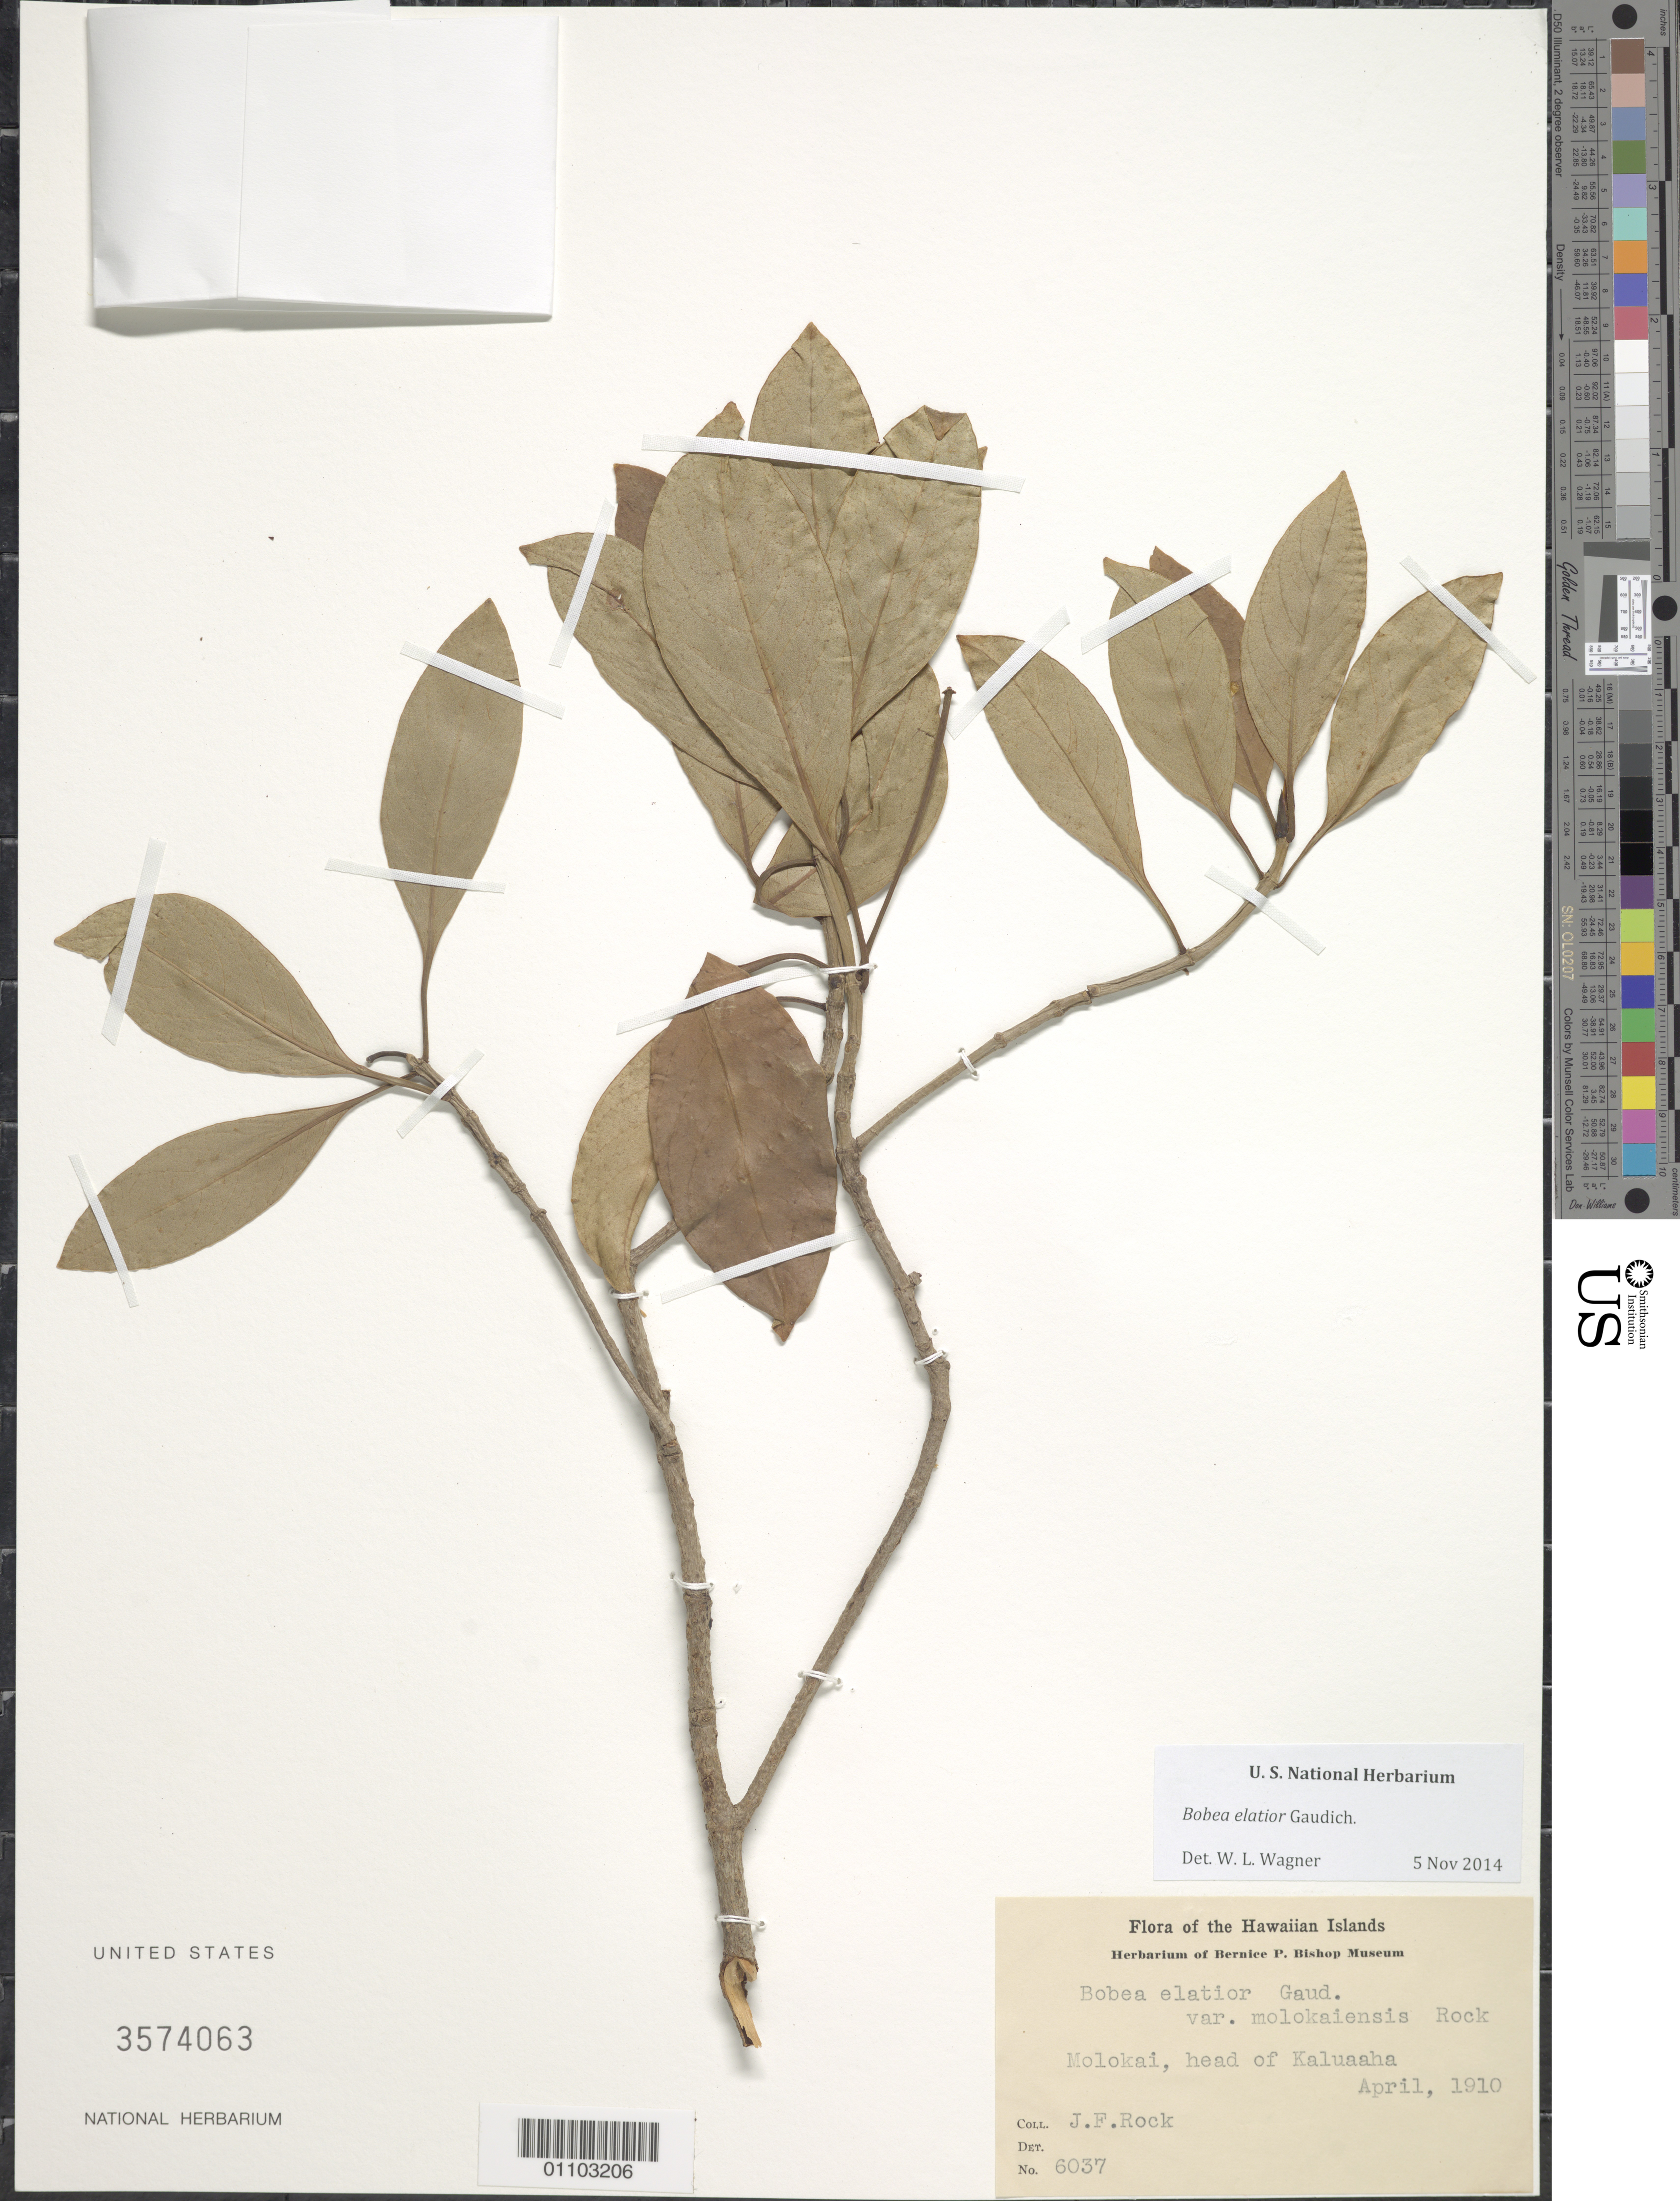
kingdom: Plantae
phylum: Tracheophyta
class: Magnoliopsida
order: Gentianales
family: Rubiaceae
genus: Bobea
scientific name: Bobea elatior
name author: Gaudich.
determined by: Wagner, W. L., (BOT), Smithsonian Institution - National Museum of Natural History (UNITED STATES)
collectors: J. F. Rock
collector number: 6037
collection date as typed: --/Apr/1910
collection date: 1910-04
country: United States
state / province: Hawaii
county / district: Maui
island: Moloka'i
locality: head of Kaluaoha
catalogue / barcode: US 3574063